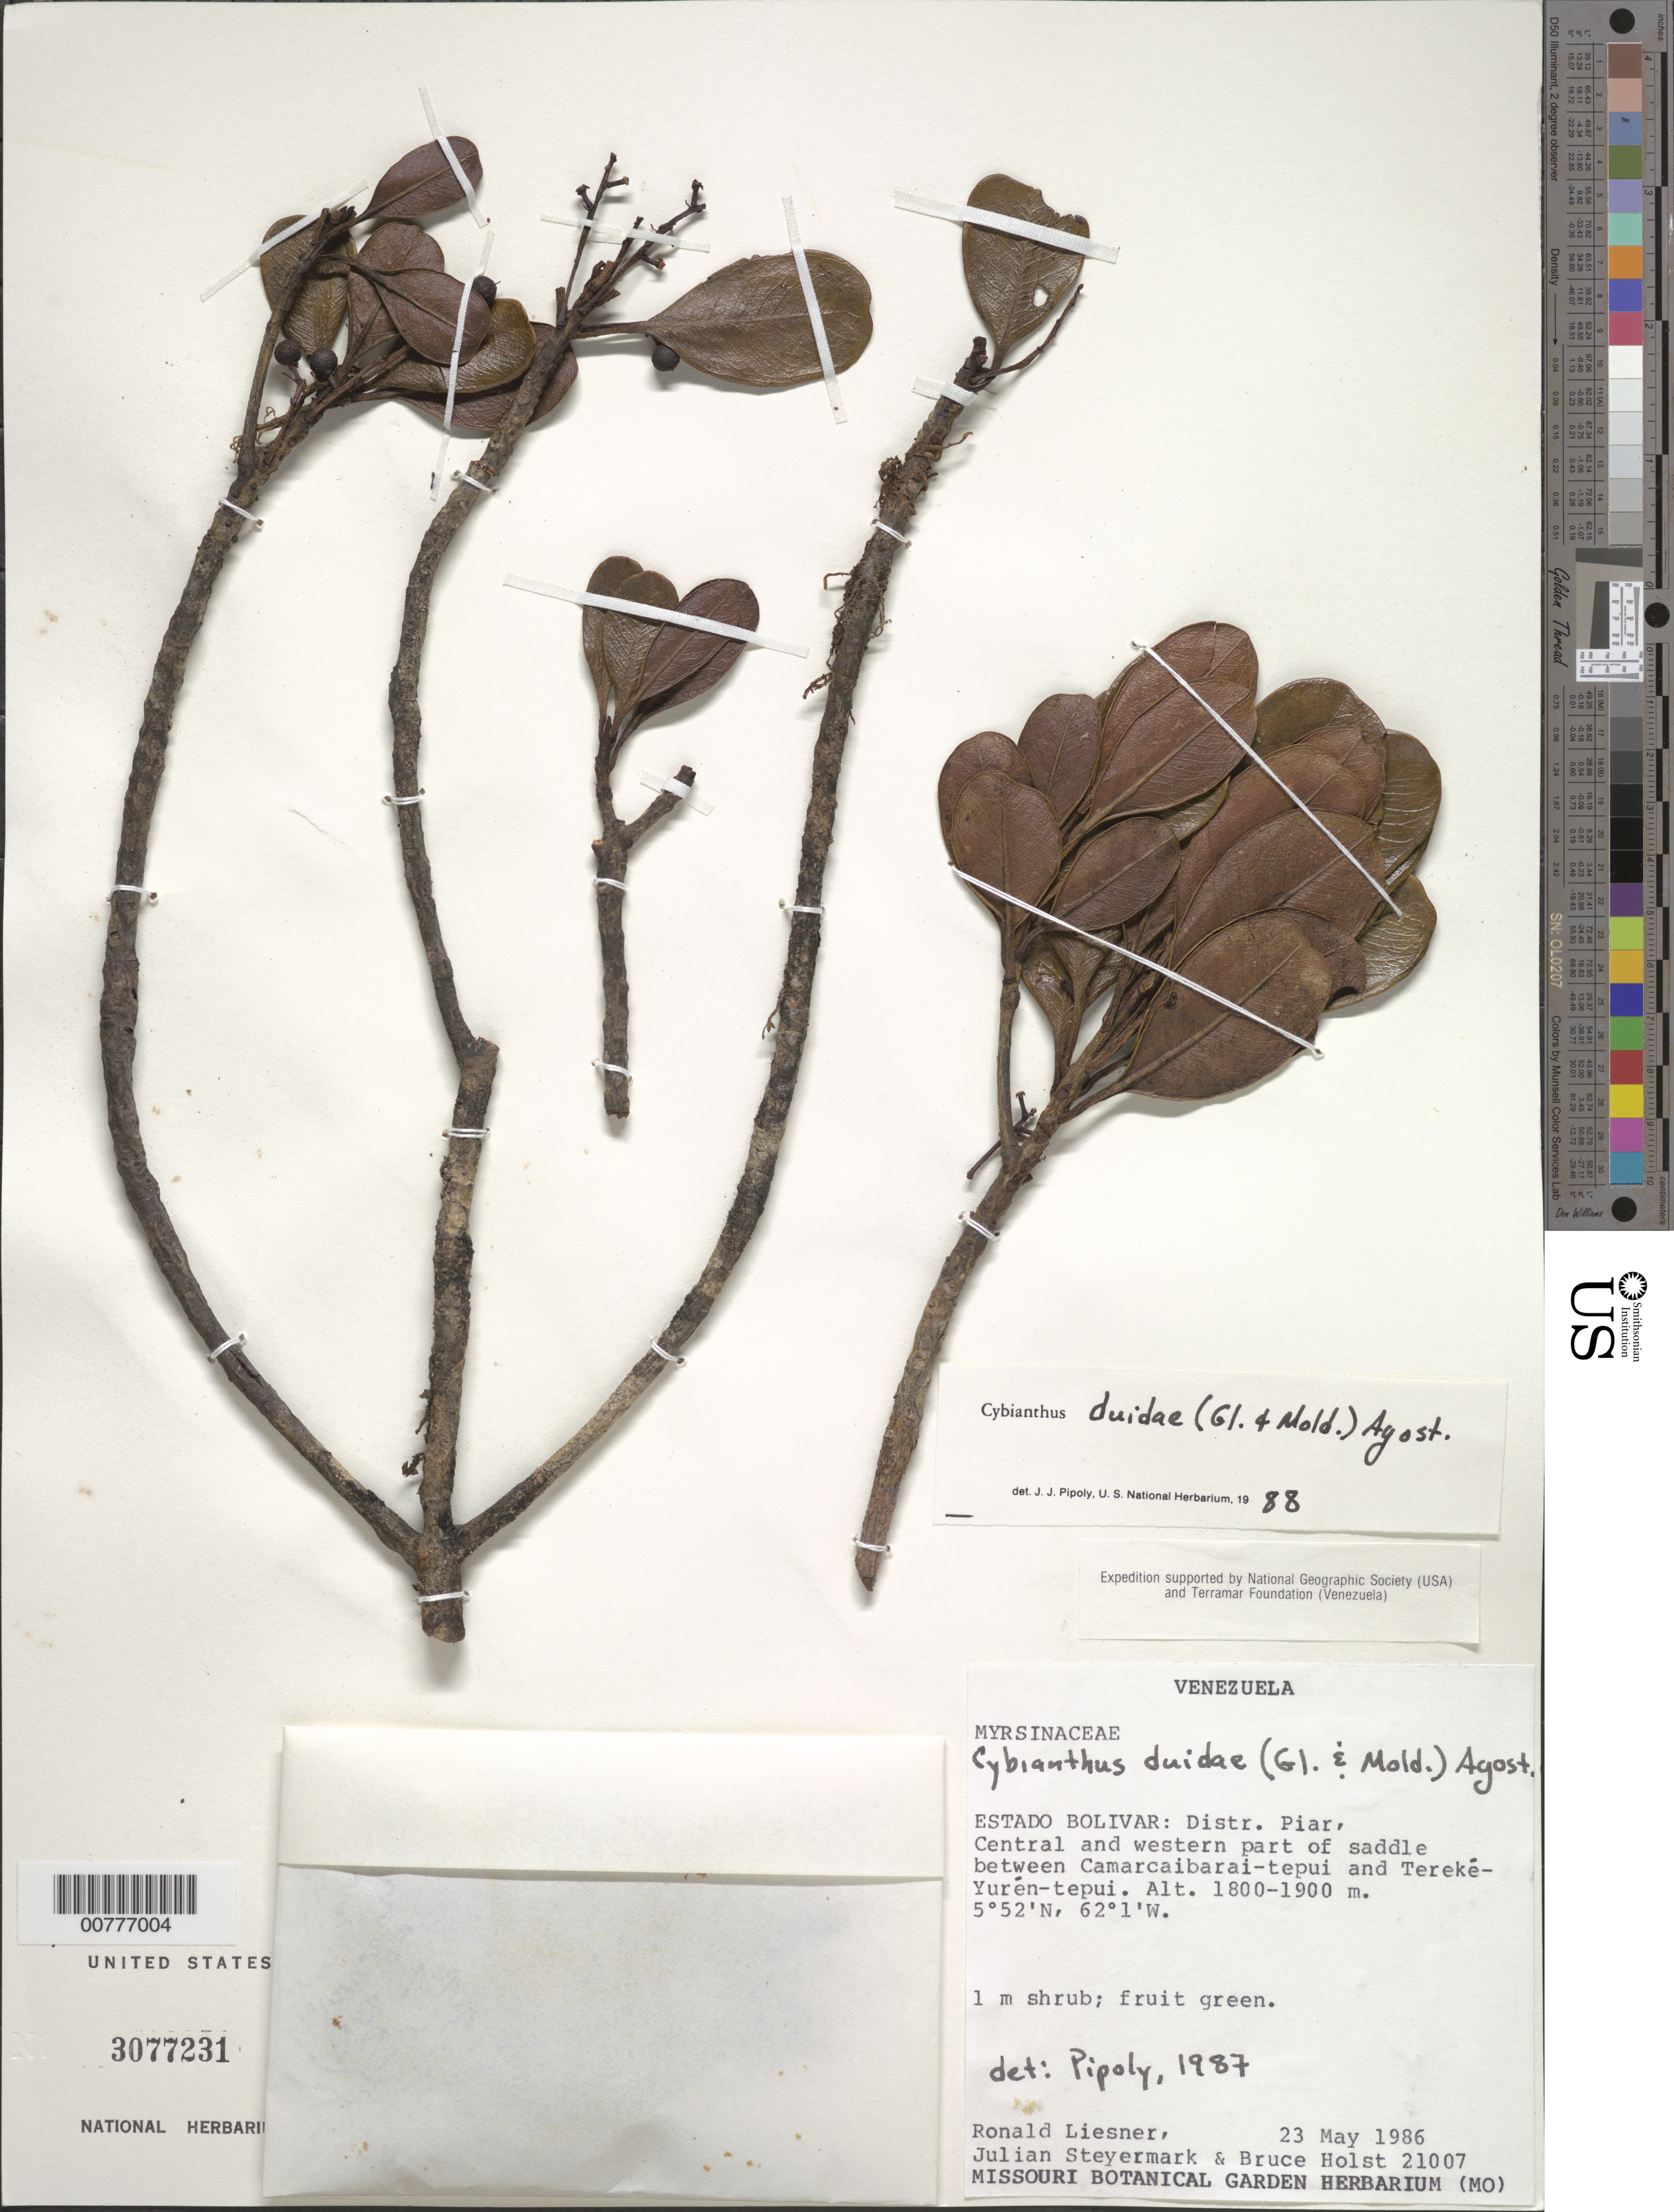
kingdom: Plantae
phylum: Tracheophyta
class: Magnoliopsida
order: Ericales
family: Primulaceae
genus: Cybianthus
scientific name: Cybianthus duidae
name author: (Gleason & Moldenke) G. Agostini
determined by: Pipoly, J. J., III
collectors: R. L. Liesner, J. Steyermark & B. Holst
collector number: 21007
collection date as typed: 23-May-86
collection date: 1986-05-23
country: Venezuela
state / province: Bolívar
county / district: Piar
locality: Camarcaibarai-tepuí to Tereke-Yuren-tepuí, central and western part of saddle between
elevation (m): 1800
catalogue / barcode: US 3077231